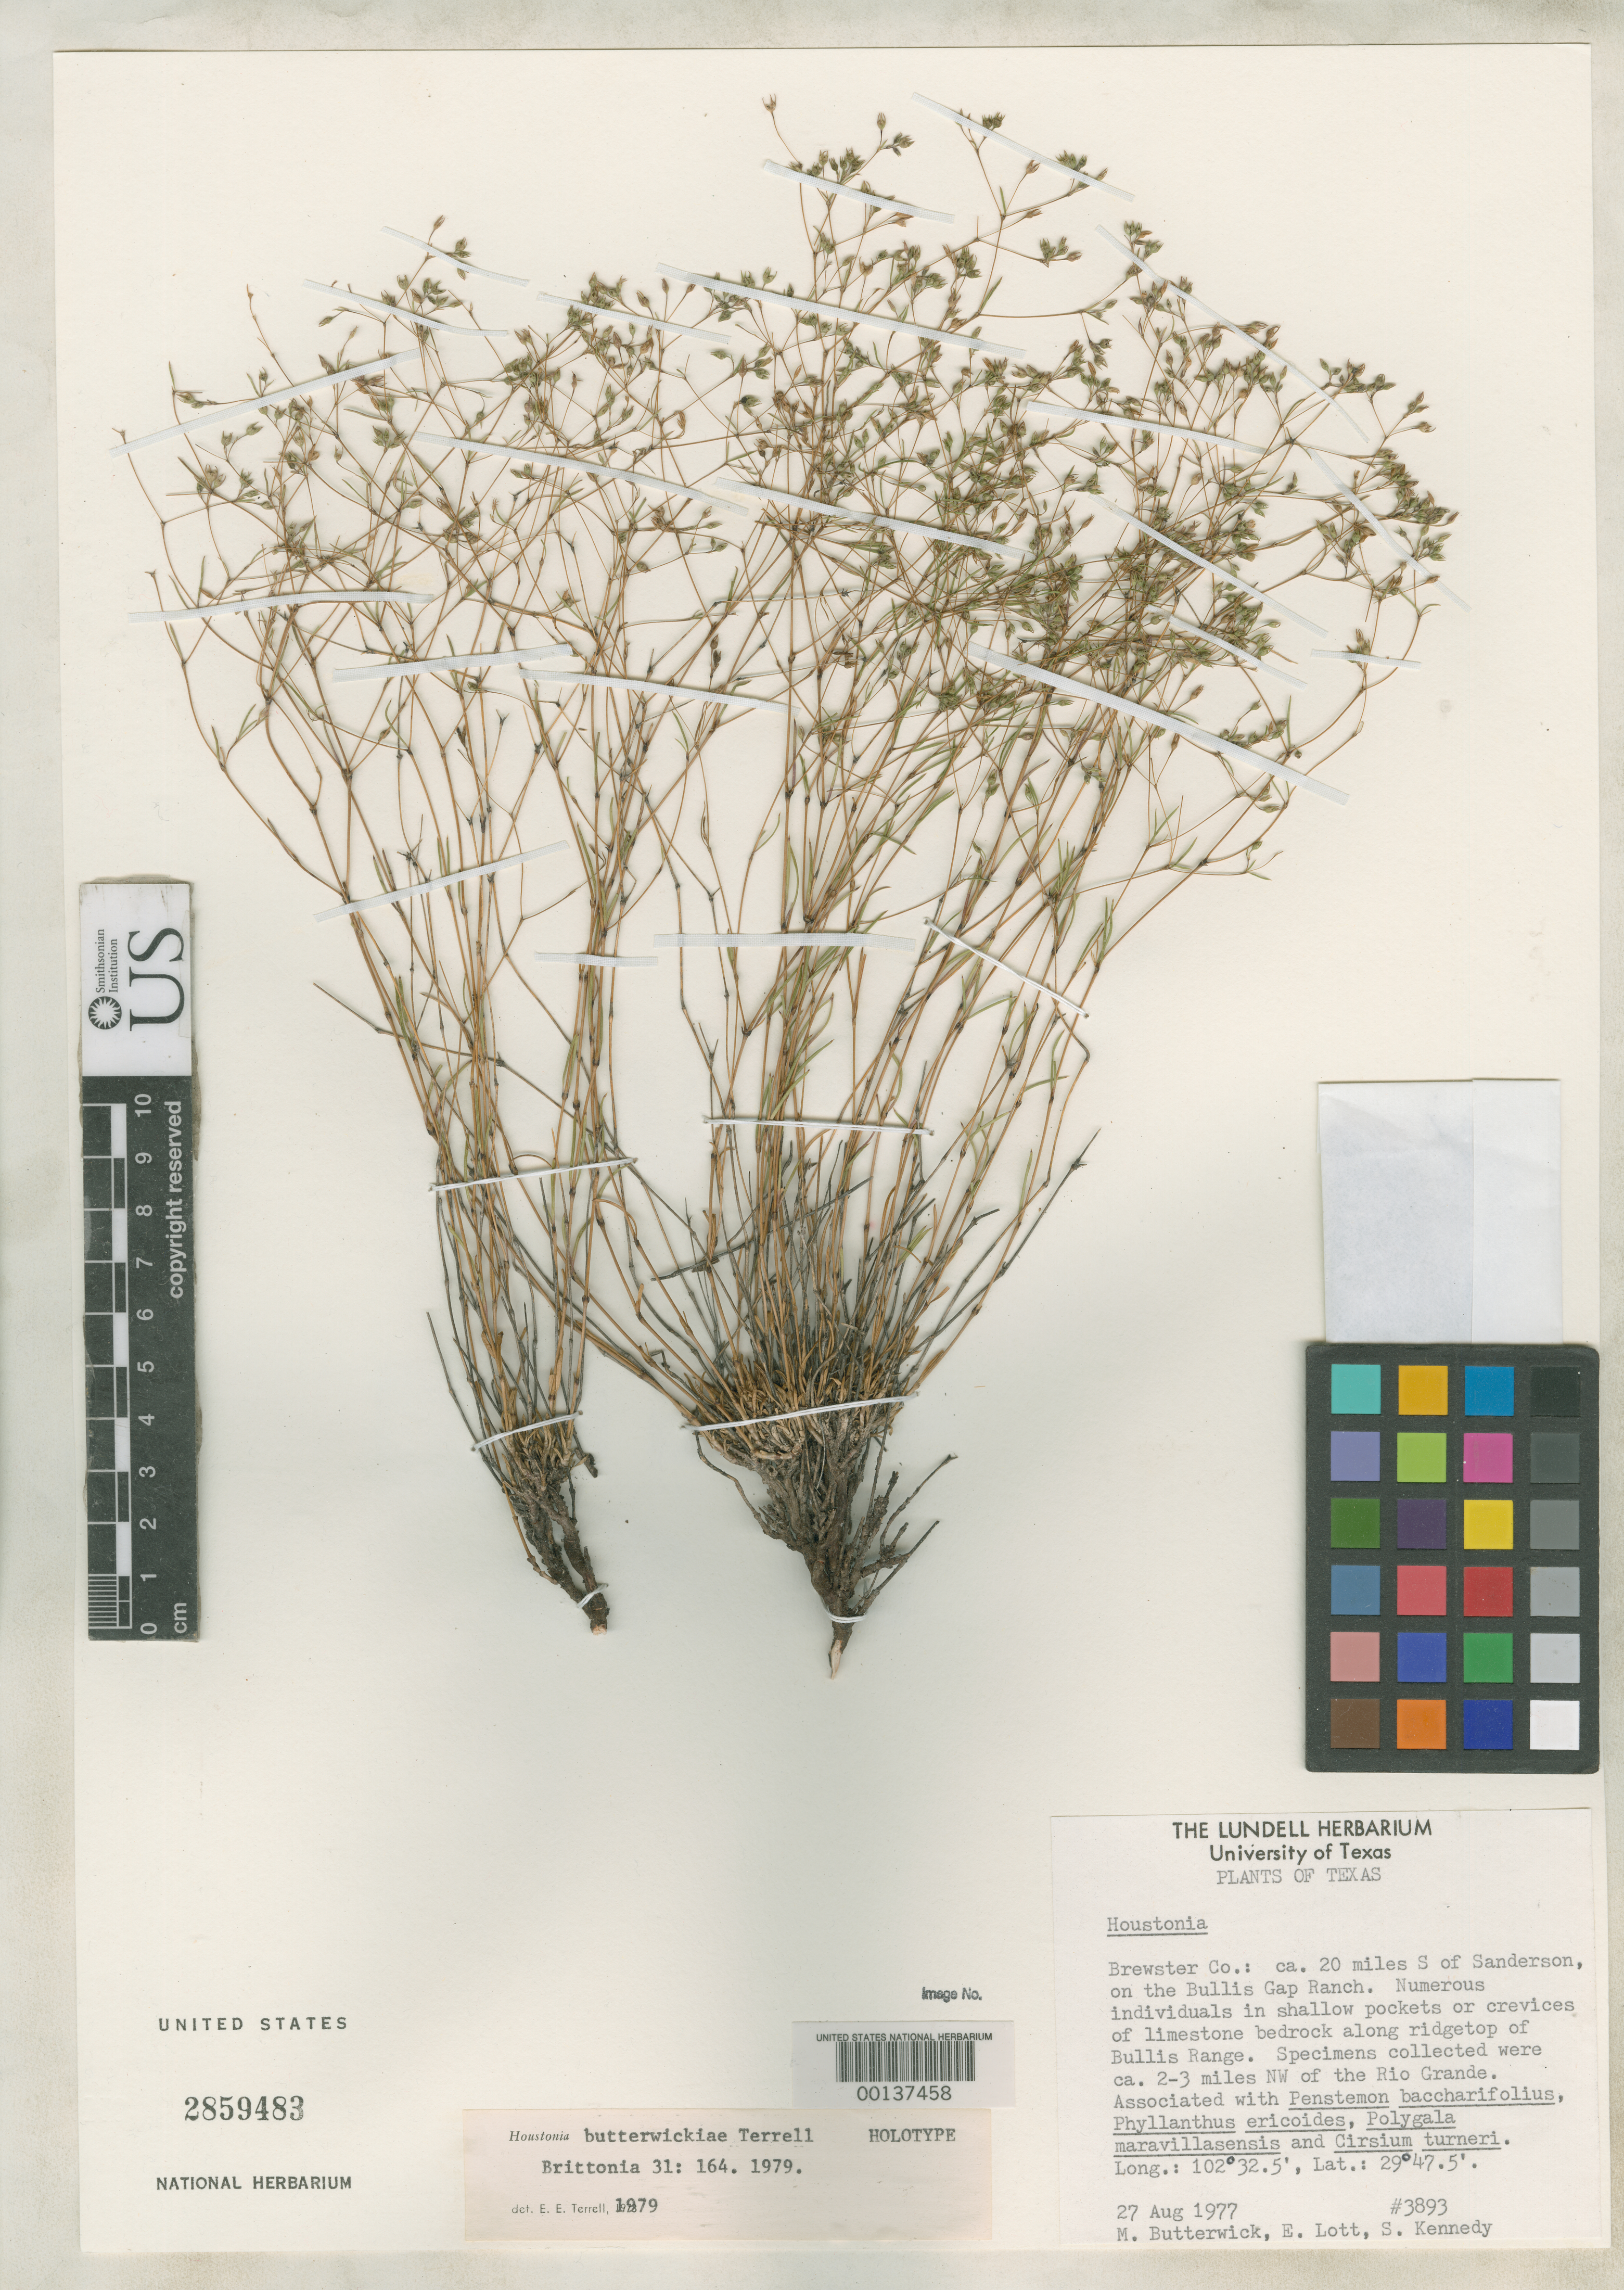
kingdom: Plantae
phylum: Tracheophyta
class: Magnoliopsida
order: Gentianales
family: Rubiaceae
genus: Houstonia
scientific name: Houstonia butterwickiae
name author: Terrell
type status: Holotype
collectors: M. Butterwick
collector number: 3893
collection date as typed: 27 Aug 1977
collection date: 1977-08-27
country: United States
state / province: Texas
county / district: Brewster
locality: South of Sanderson, on Bullis Gap Ranch, northwest of the Rio Grande.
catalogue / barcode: US 2859483